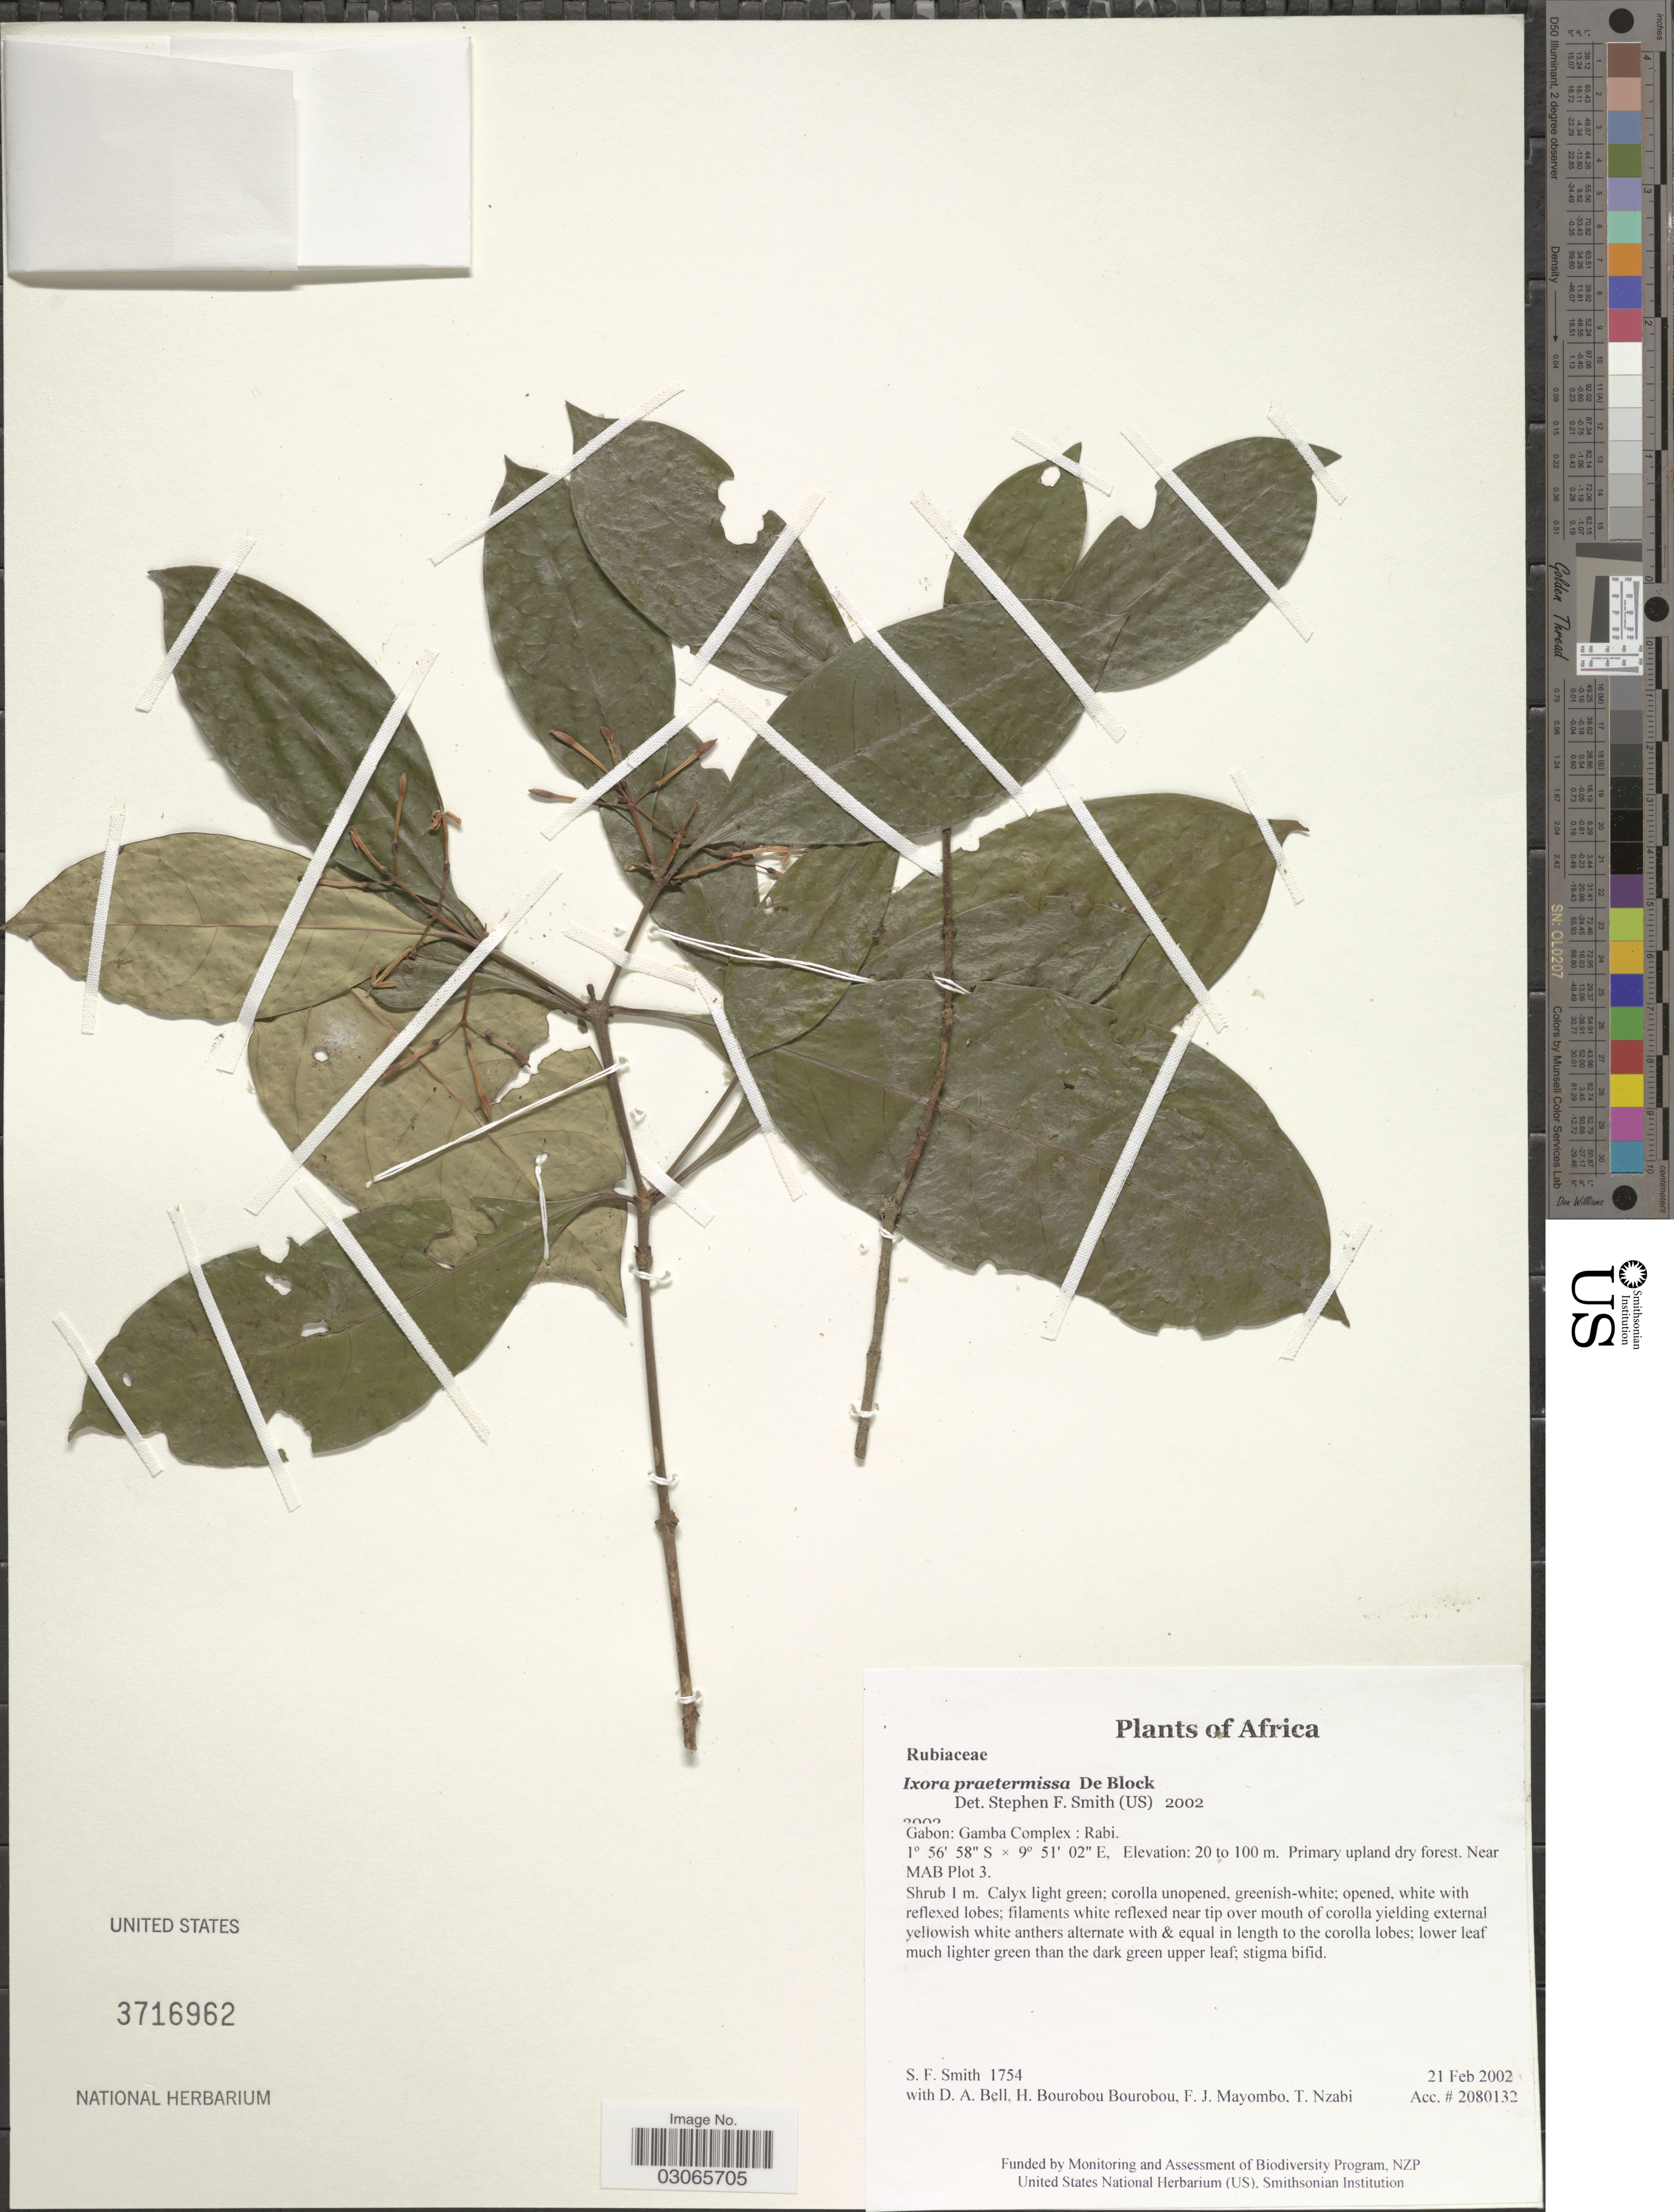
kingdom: Plantae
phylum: Tracheophyta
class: Magnoliopsida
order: Gentianales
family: Rubiaceae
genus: Ixora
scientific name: Ixora praetermissa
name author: De Block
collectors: S.F. Smith, D. A. Bell, H. Bourobou Bourobou & F. J. Mayombo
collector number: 1754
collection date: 2002-02-21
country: Gabon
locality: Gamba Complex: Rabi. Near MAB Plot 3.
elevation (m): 20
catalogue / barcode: US 3716962